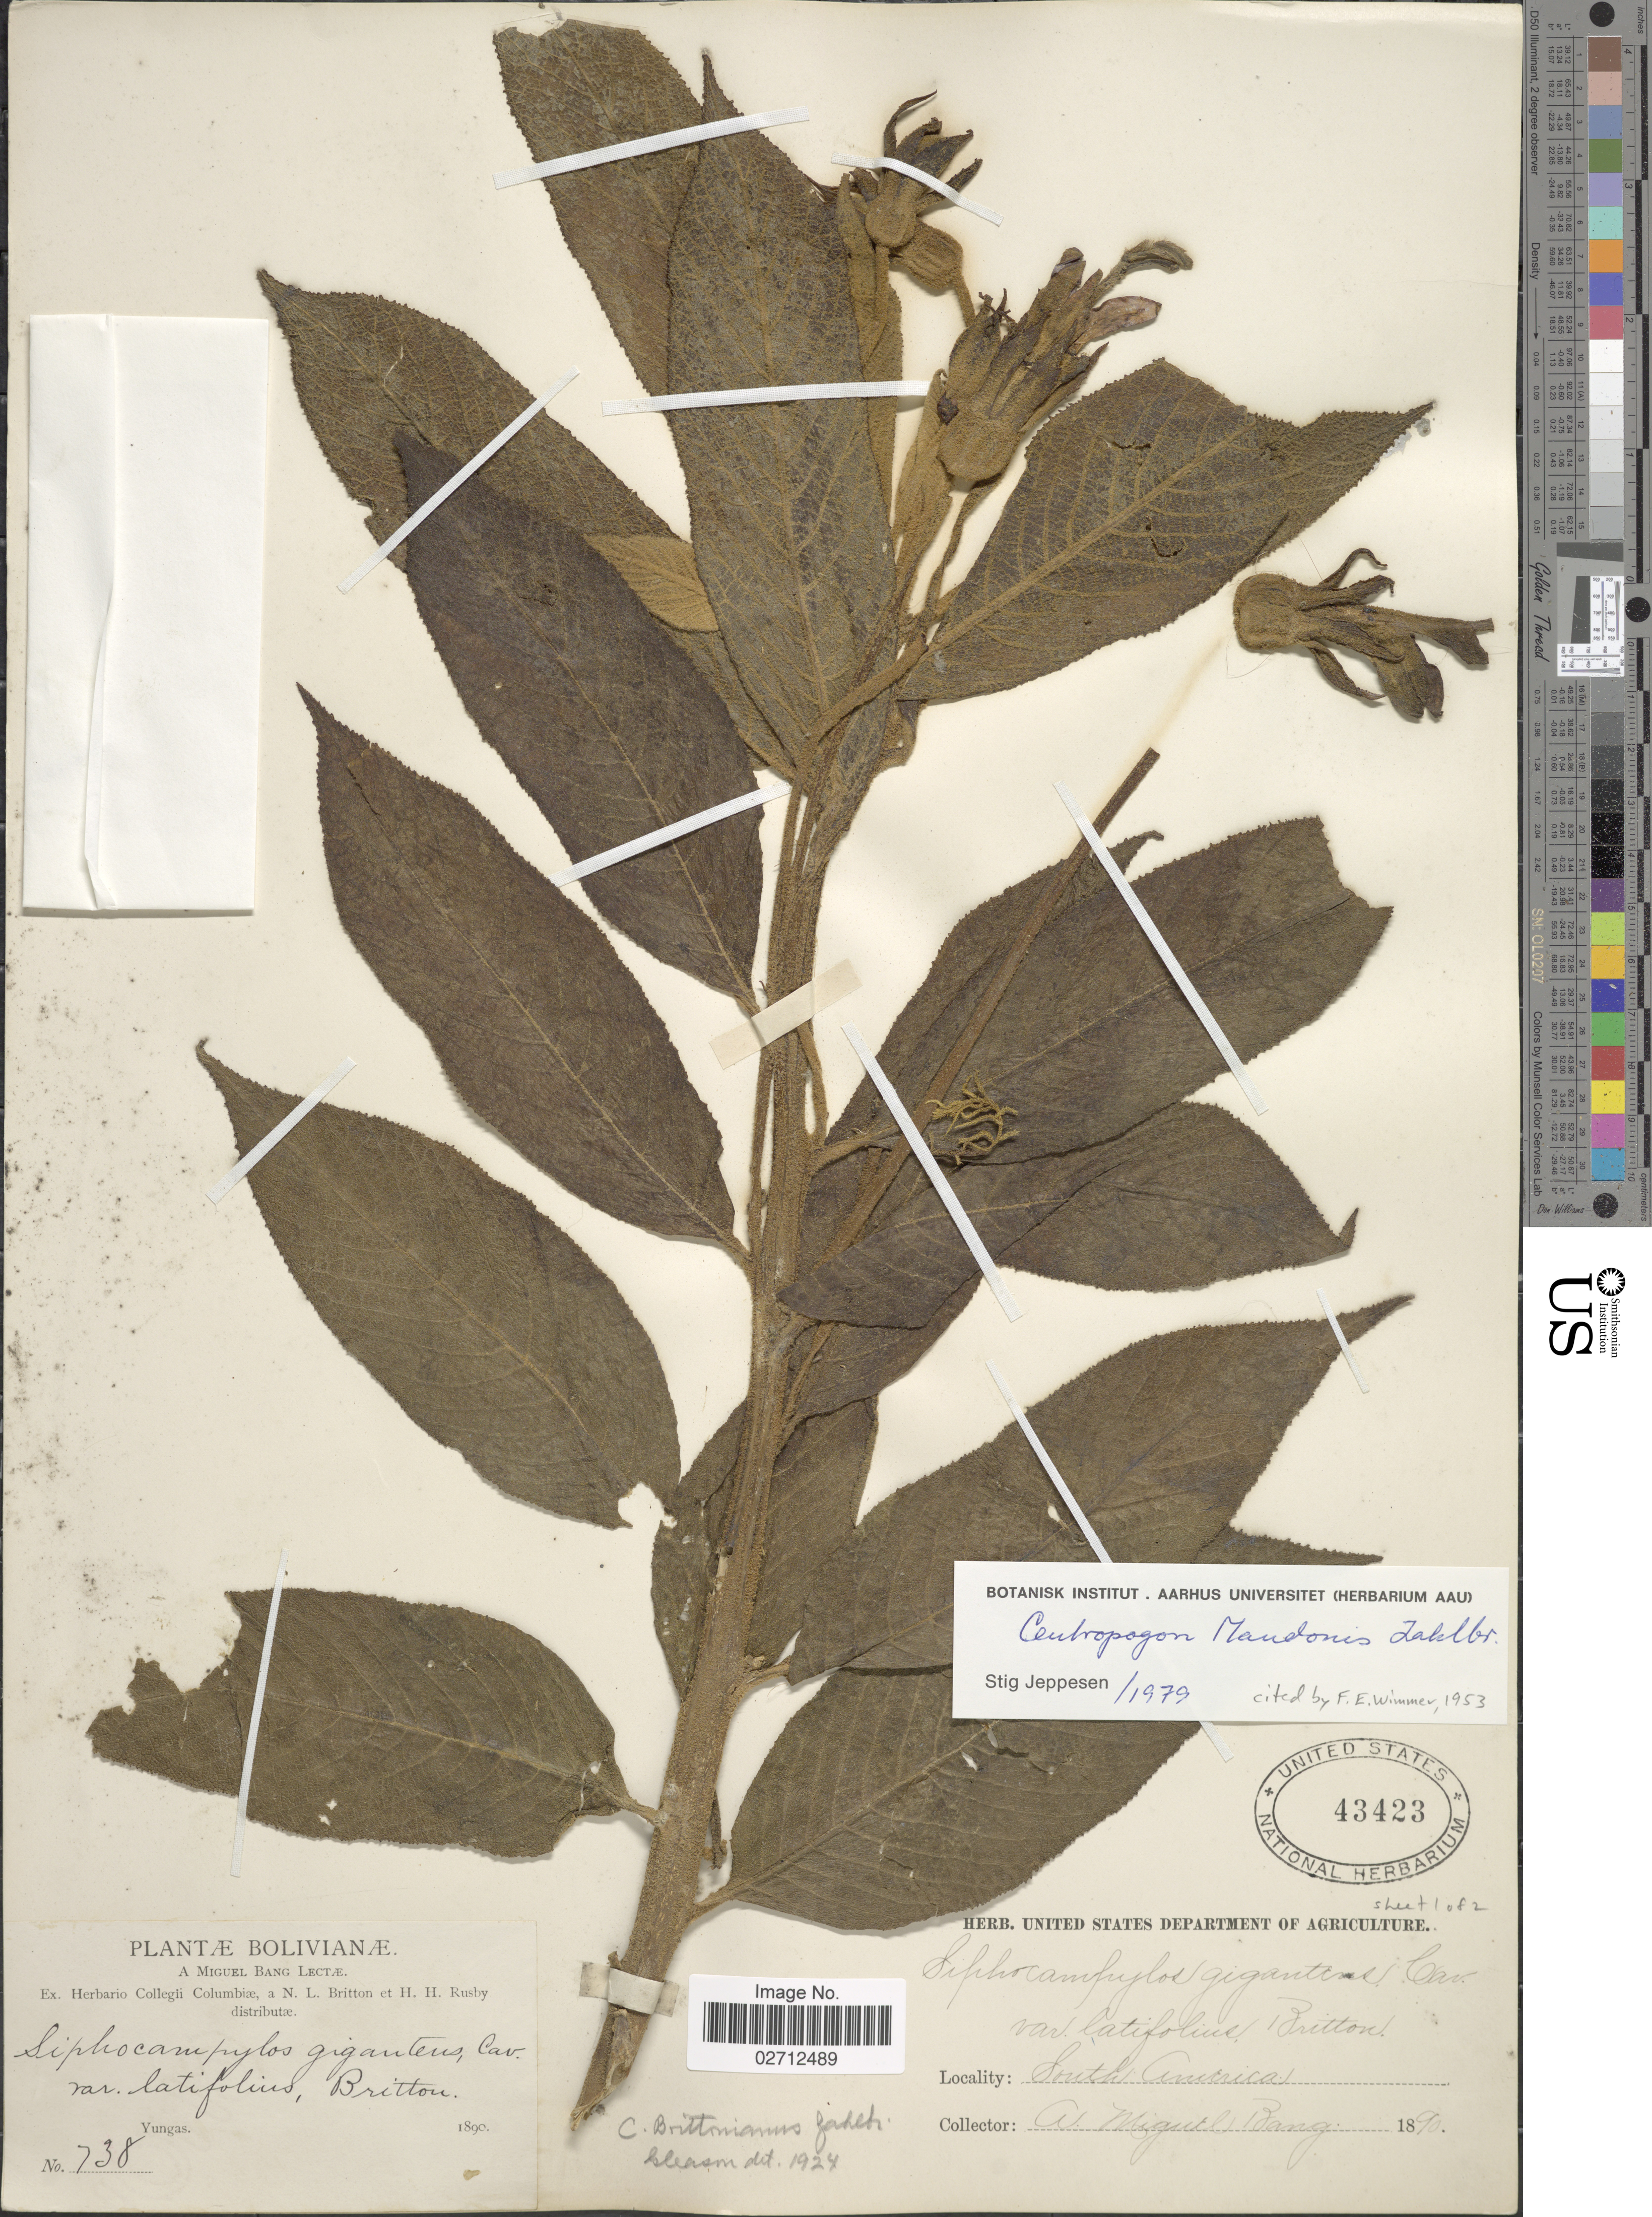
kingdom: Plantae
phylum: Tracheophyta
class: Magnoliopsida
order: Asterales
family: Campanulaceae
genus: Centropogon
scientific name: Centropogon mandonis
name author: Zahlbr.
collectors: M. Bang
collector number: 738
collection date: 1890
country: Bolivia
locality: Yungas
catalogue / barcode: US 43423